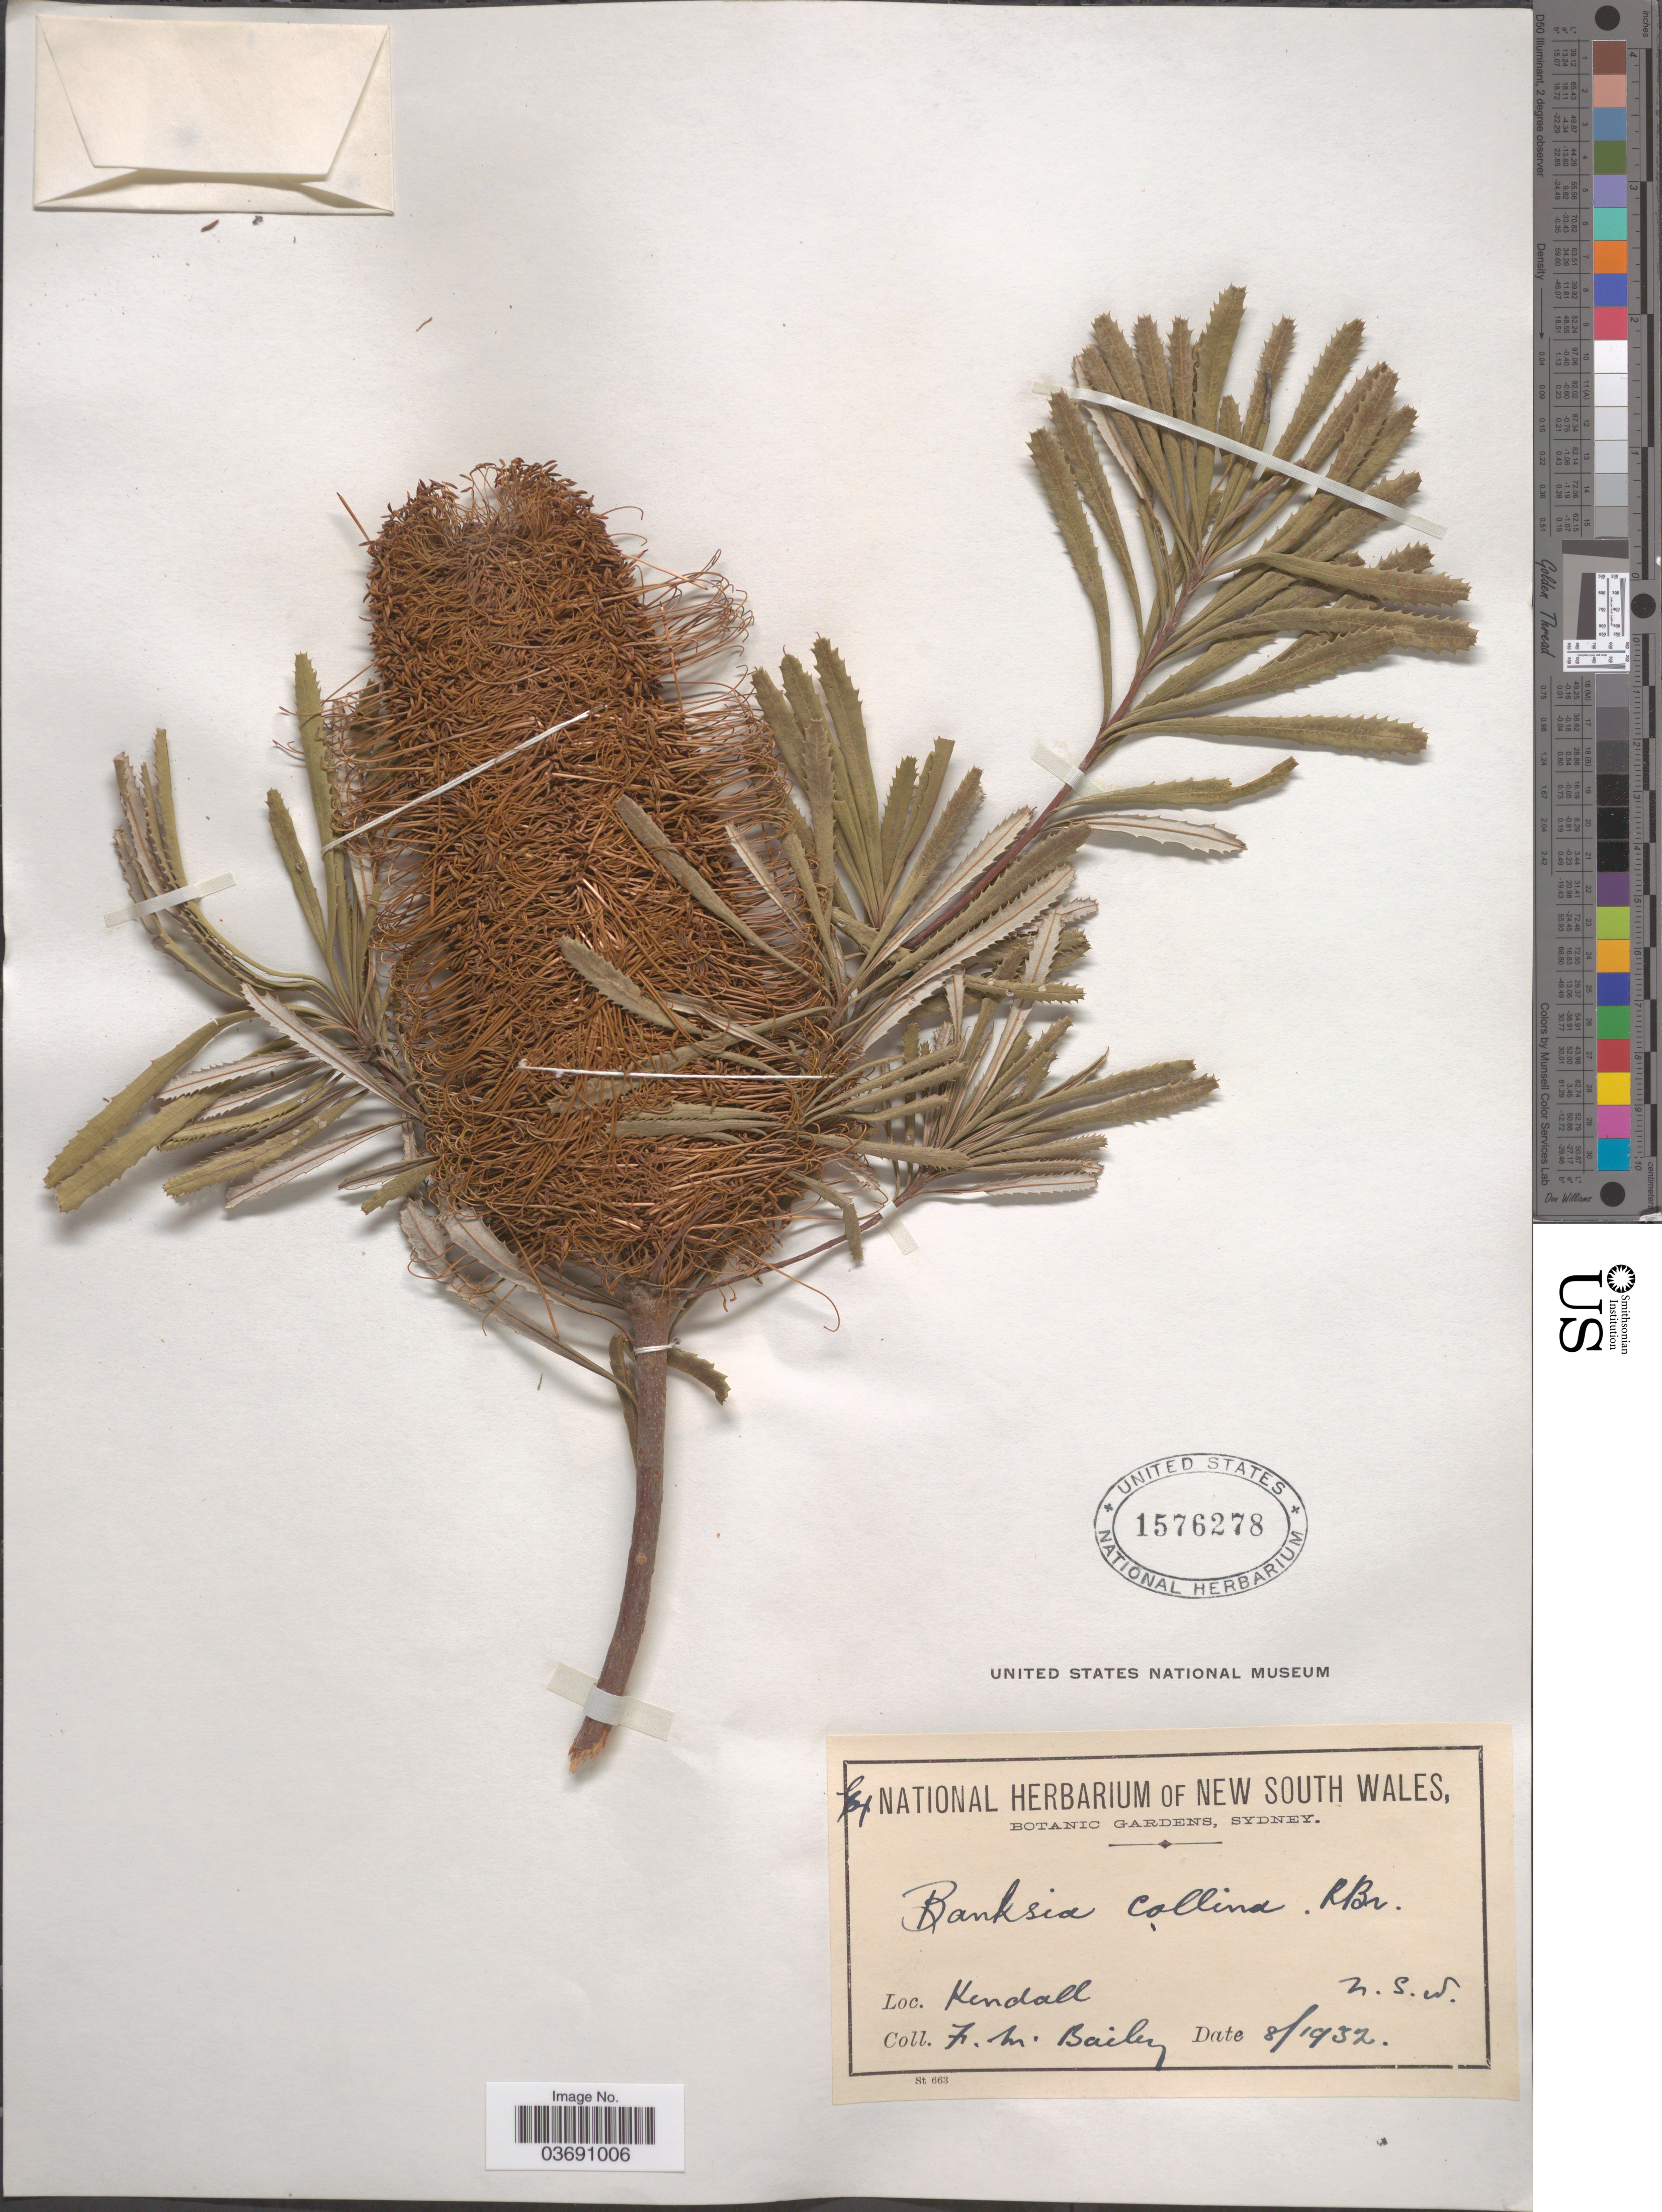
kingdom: Plantae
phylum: Tracheophyta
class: Magnoliopsida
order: Proteales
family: Proteaceae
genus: Banksia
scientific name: Banksia collina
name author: R. Br.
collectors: F. M. Bailey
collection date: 1932-08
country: Australia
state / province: New South Wales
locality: Kendall.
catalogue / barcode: US 1576278